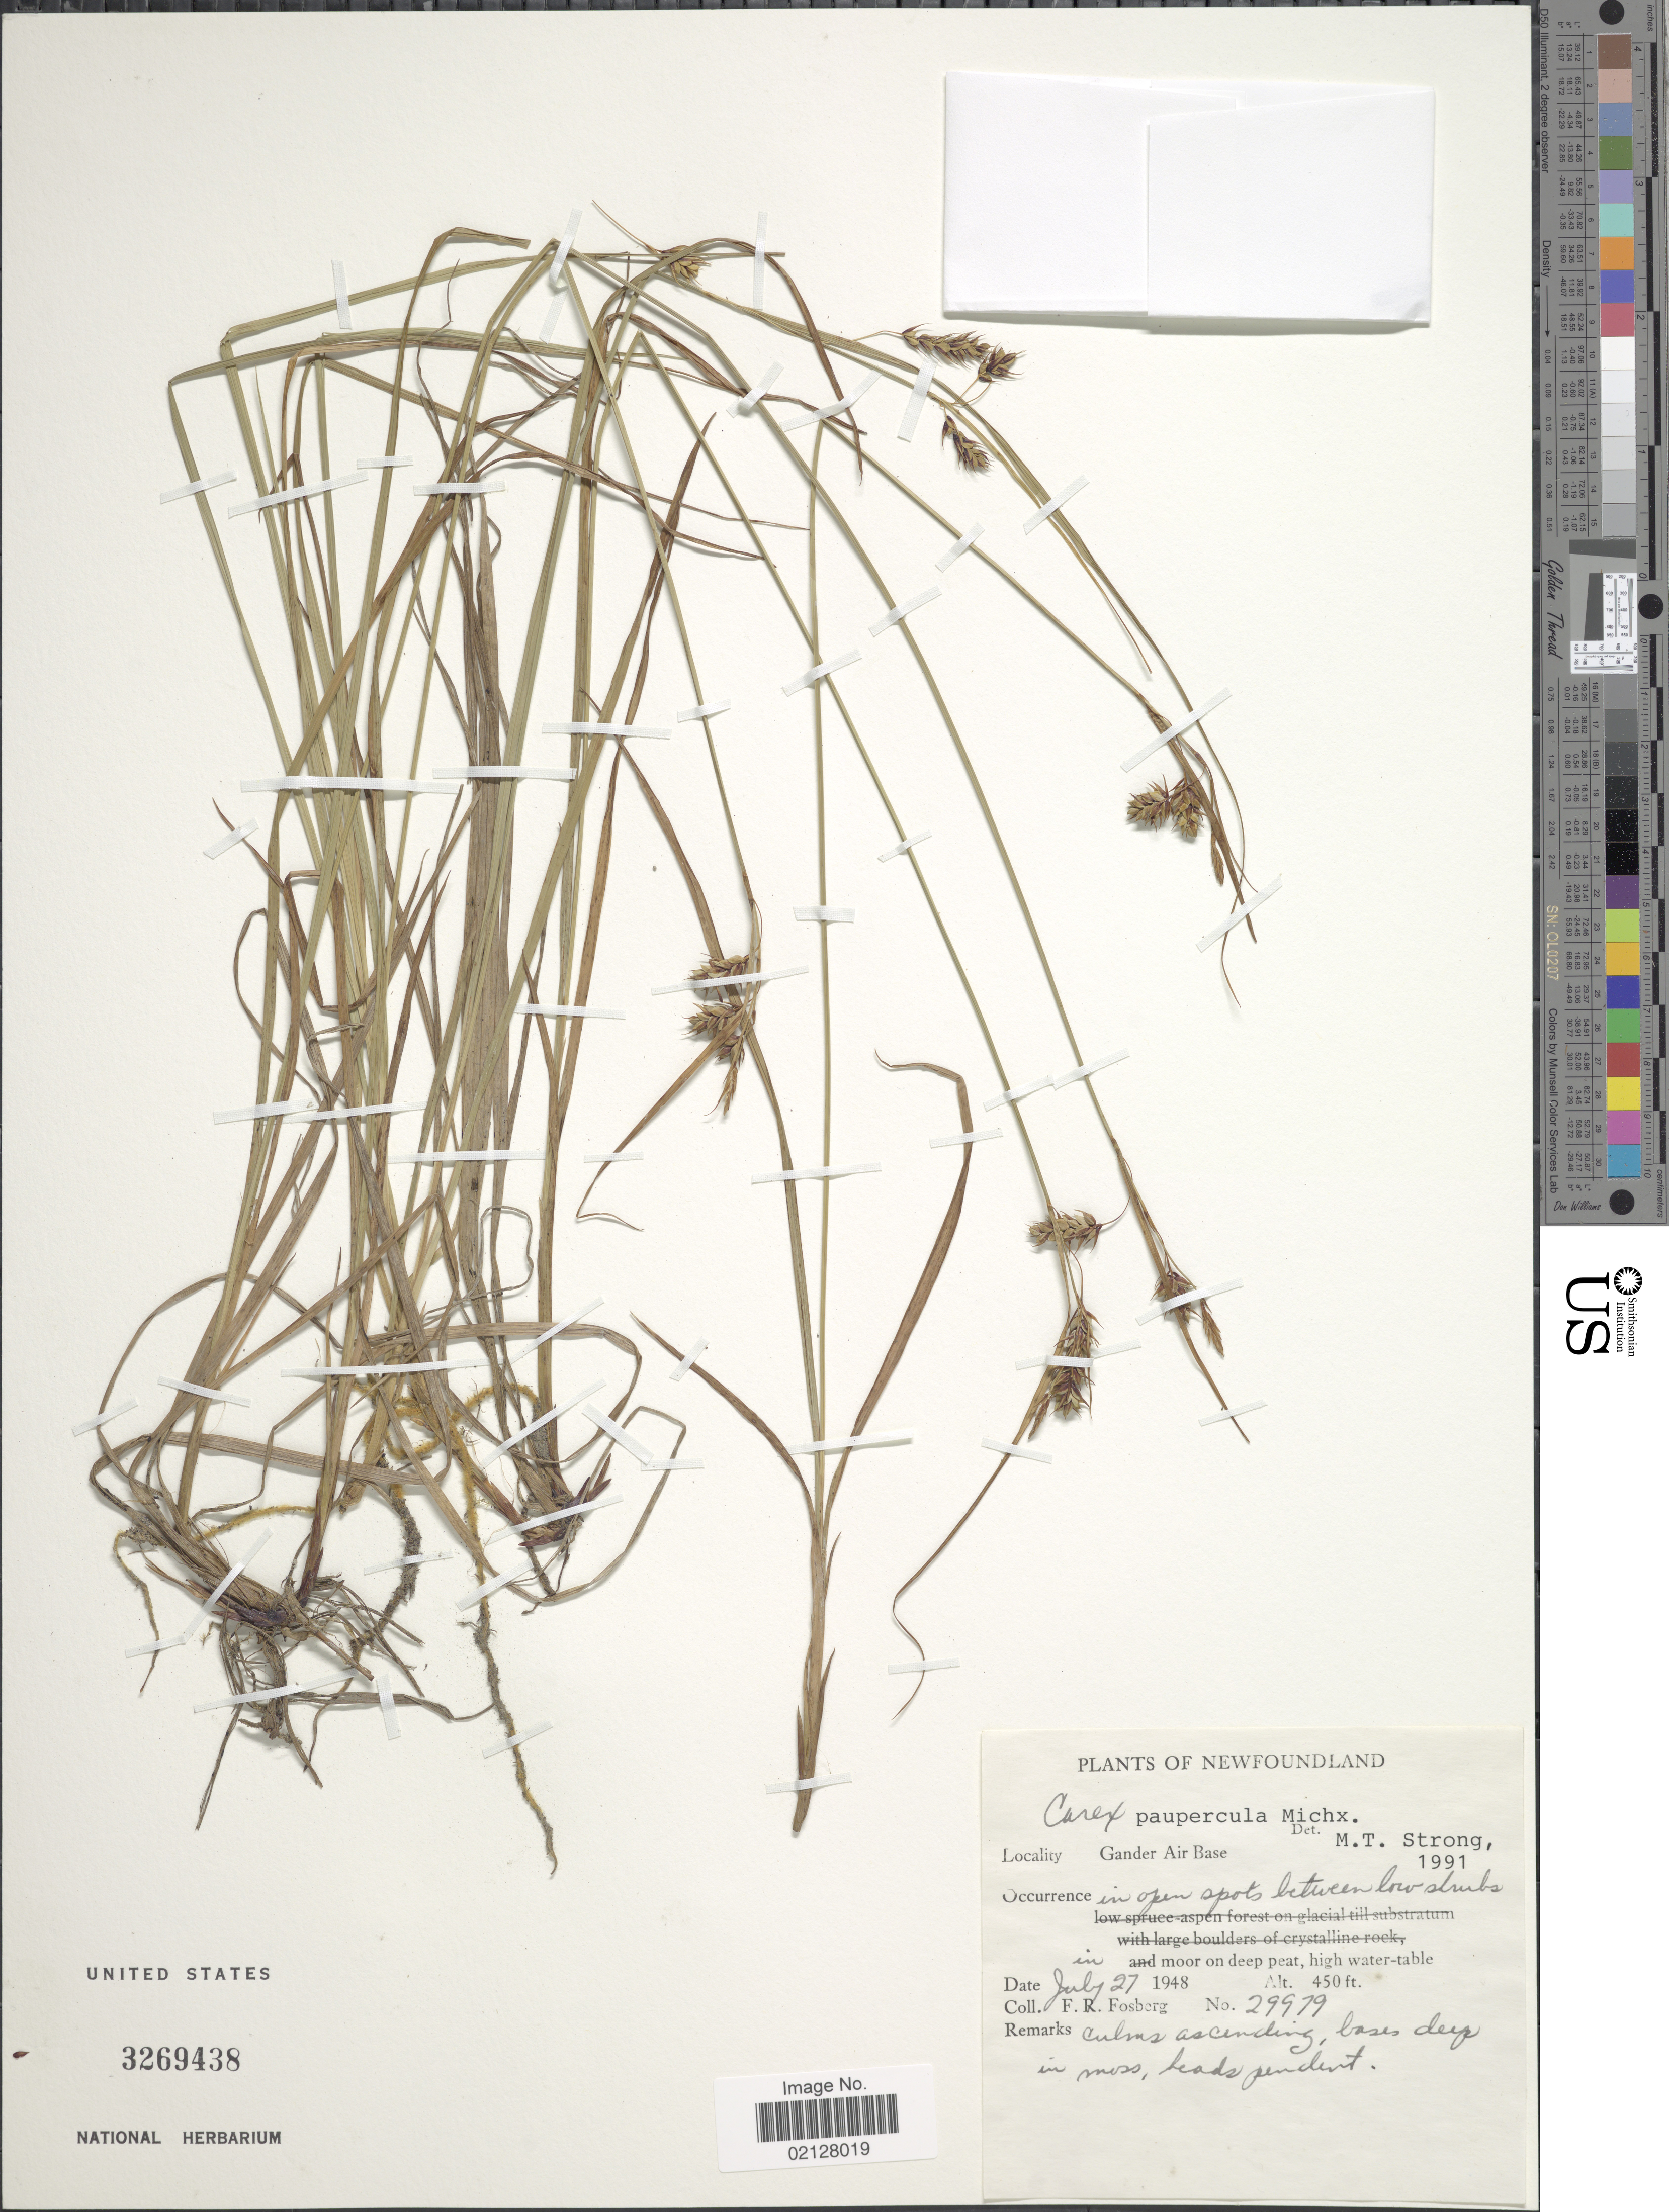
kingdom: Plantae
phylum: Tracheophyta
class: Liliopsida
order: Poales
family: Cyperaceae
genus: Carex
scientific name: Carex magellanica subsp. irrigua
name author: (Wahlenb.) Hiitonen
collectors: F. R. Fosberg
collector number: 29979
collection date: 1948-07-27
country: Canada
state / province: Newfoundland and Labrador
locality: Gander Air Base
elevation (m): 137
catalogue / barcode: US 3269438